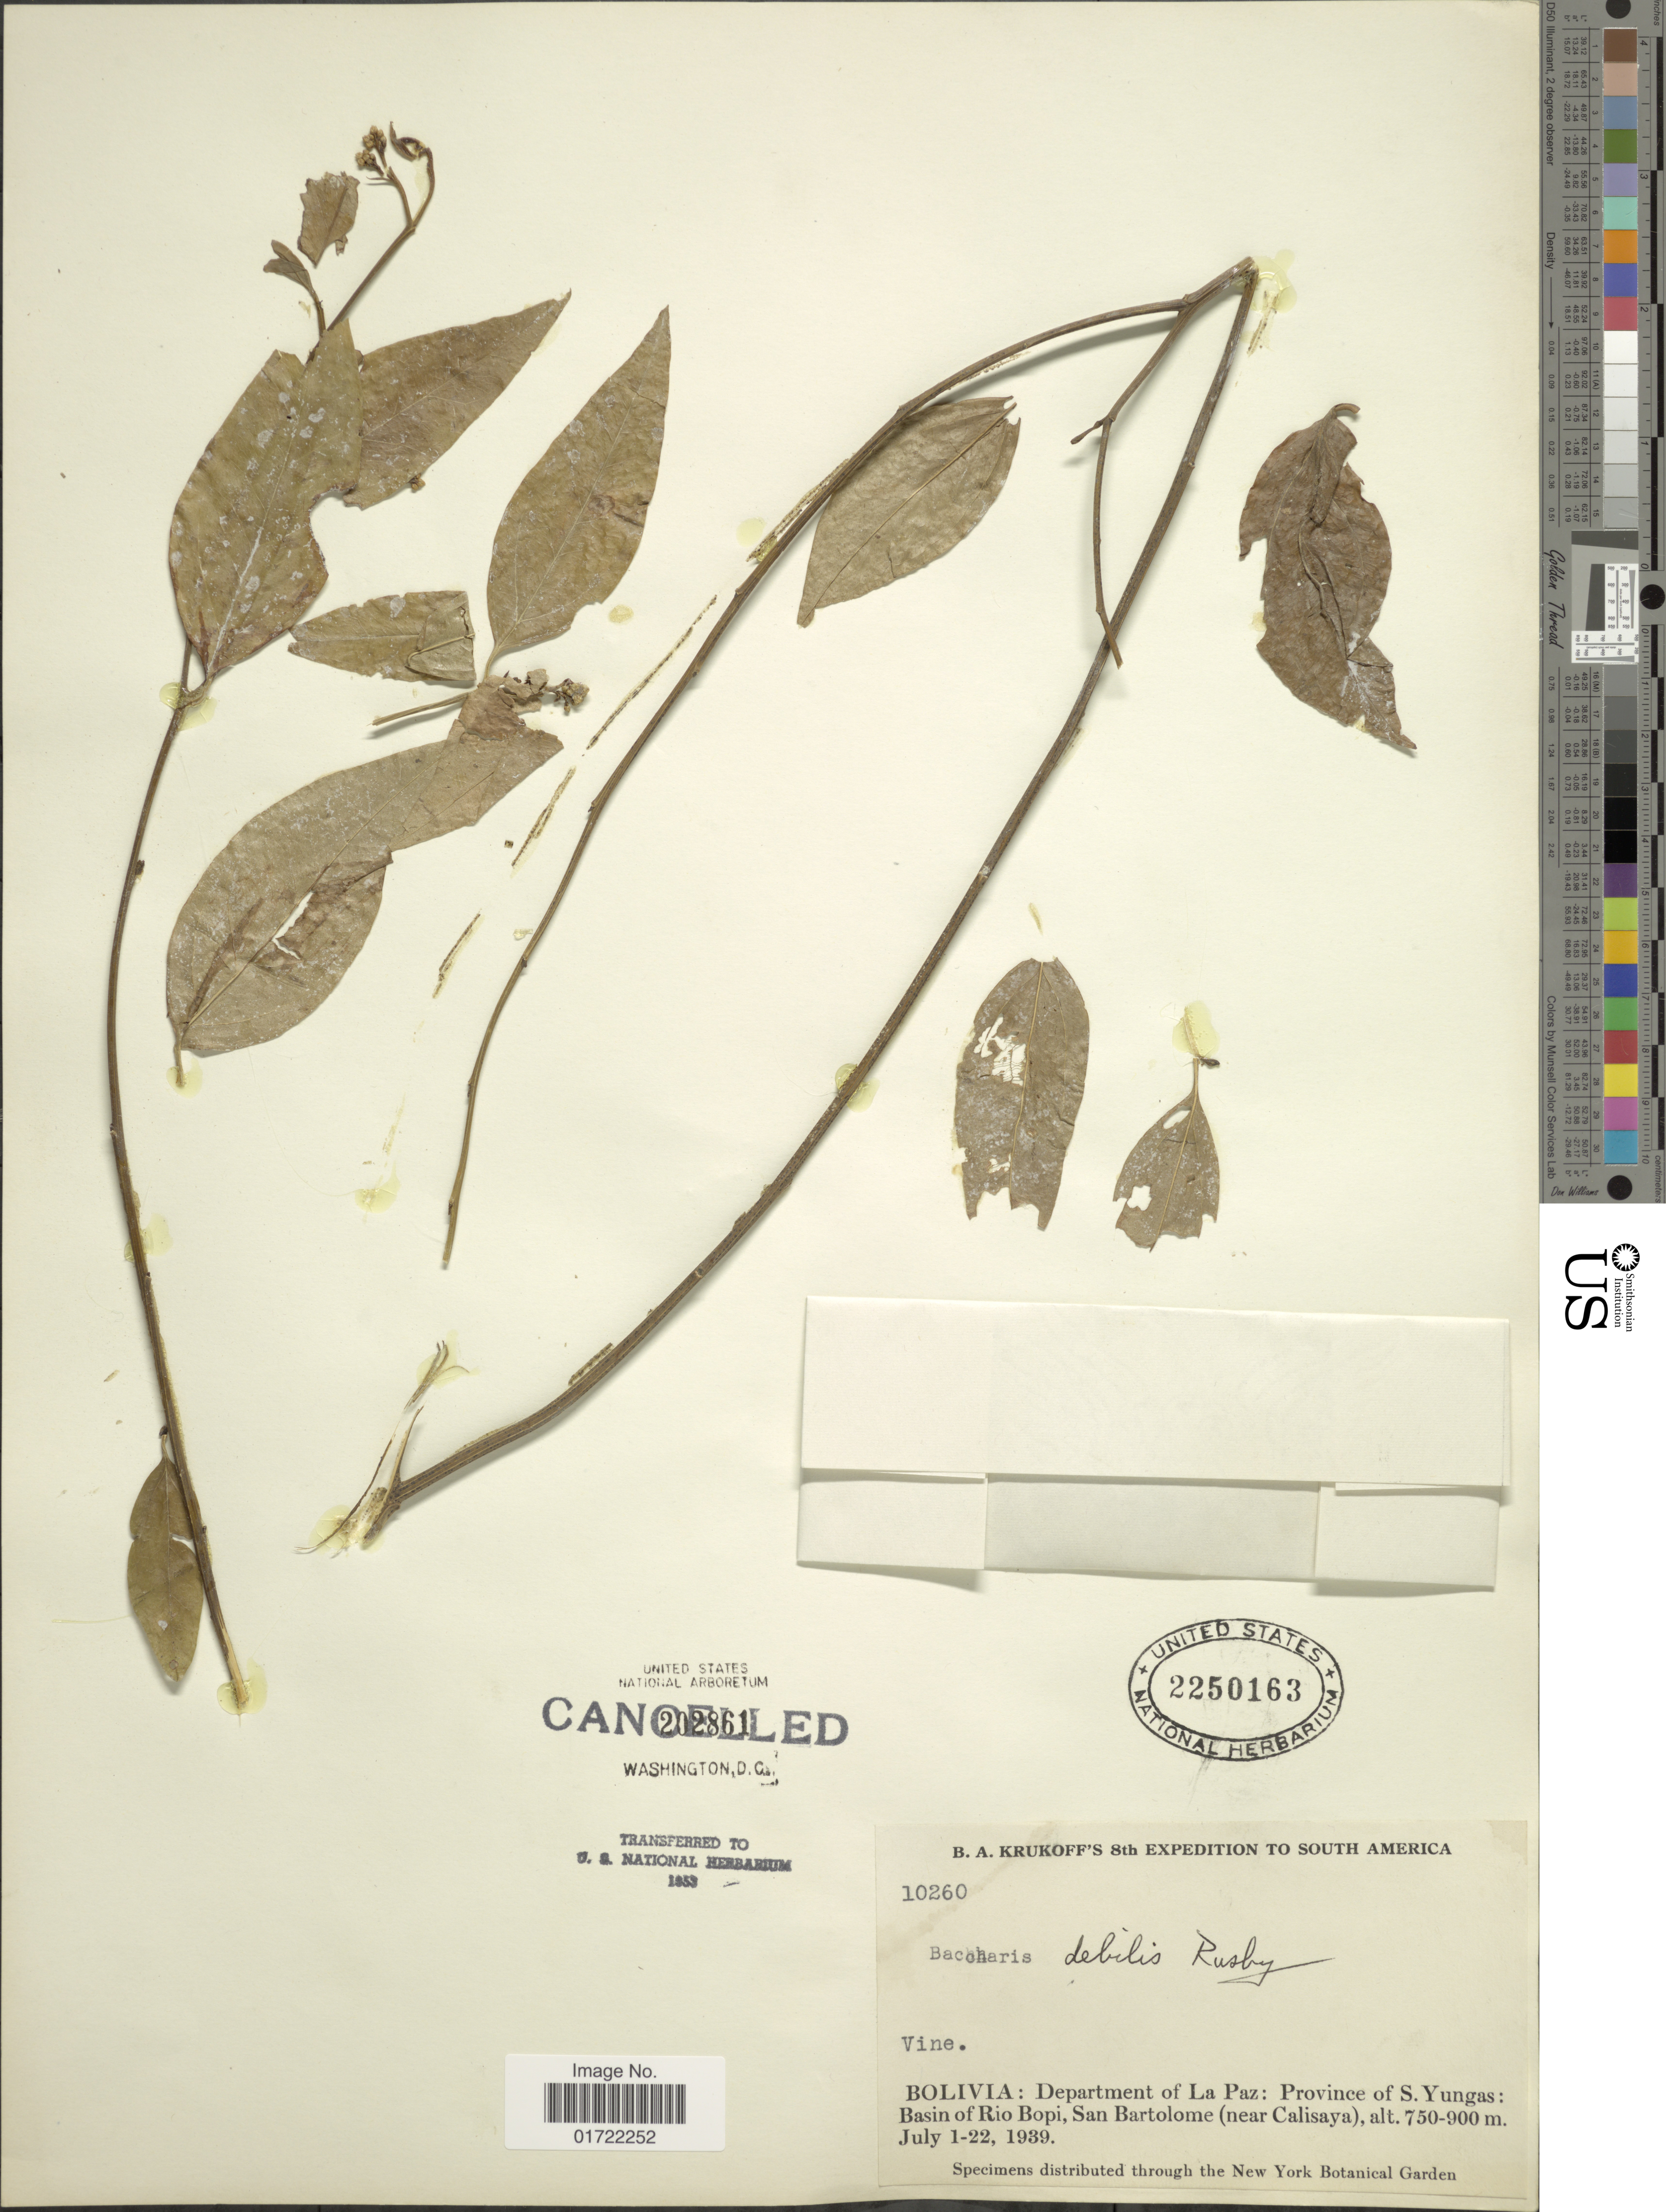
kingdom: Plantae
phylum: Tracheophyta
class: Magnoliopsida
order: Asterales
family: Asteraceae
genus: Baccharis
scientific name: Baccharis debilis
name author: Rusby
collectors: B. A. Krukoff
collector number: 10260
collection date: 1939-07-01/1939-07-22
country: Bolivia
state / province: La Paz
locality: South America, Province of S. Yungas, Basin of Rio Bopi, San Bartolome (near Calisaya)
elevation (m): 750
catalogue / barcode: US 2250163